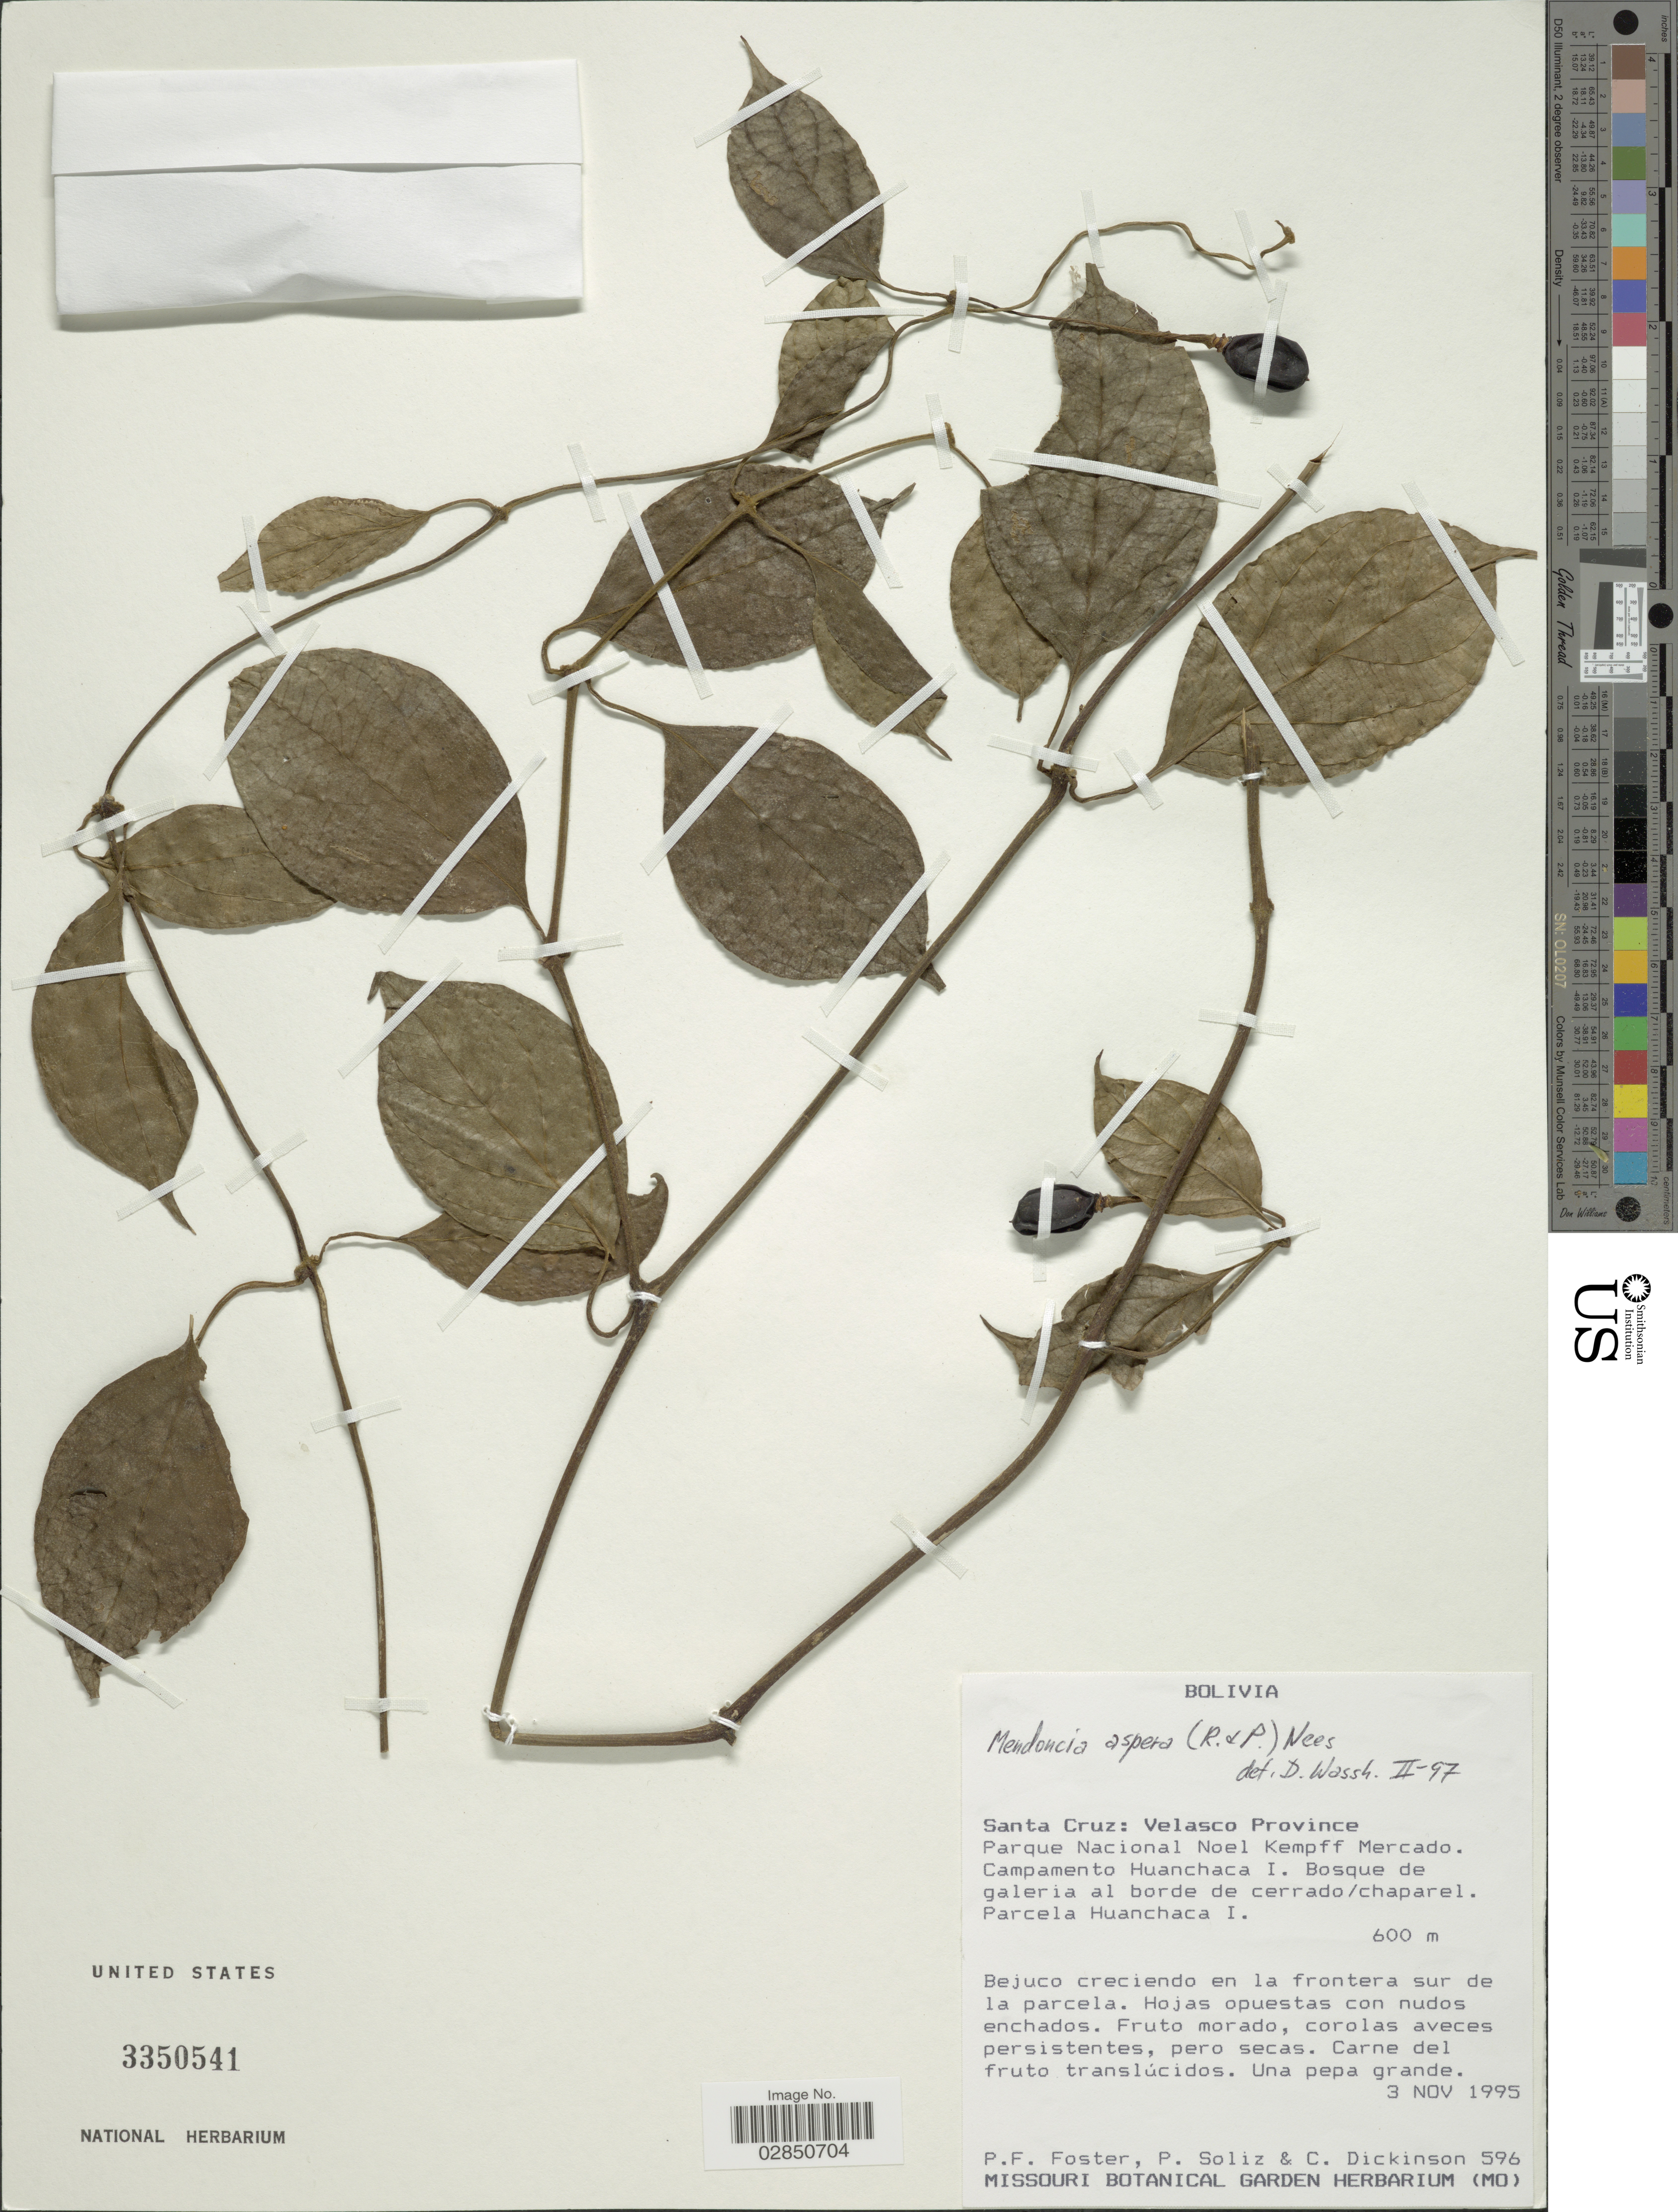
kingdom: Plantae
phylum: Tracheophyta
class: Magnoliopsida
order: Lamiales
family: Acanthaceae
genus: Mendoncia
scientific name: Mendoncia aspera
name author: (Ruiz & Pav.) Nees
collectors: P. Foster, P. Soliz & C. Dickinson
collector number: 596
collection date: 1995-11-03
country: Bolivia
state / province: Santa Cruz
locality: Santa Cruz: Velasco Province, Parque Nacional Noel Kempff Mercado, Campamento Huanchaca I, Parcela Huanchaca I. Parcela Huanchaca I.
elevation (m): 600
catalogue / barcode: US 3350541